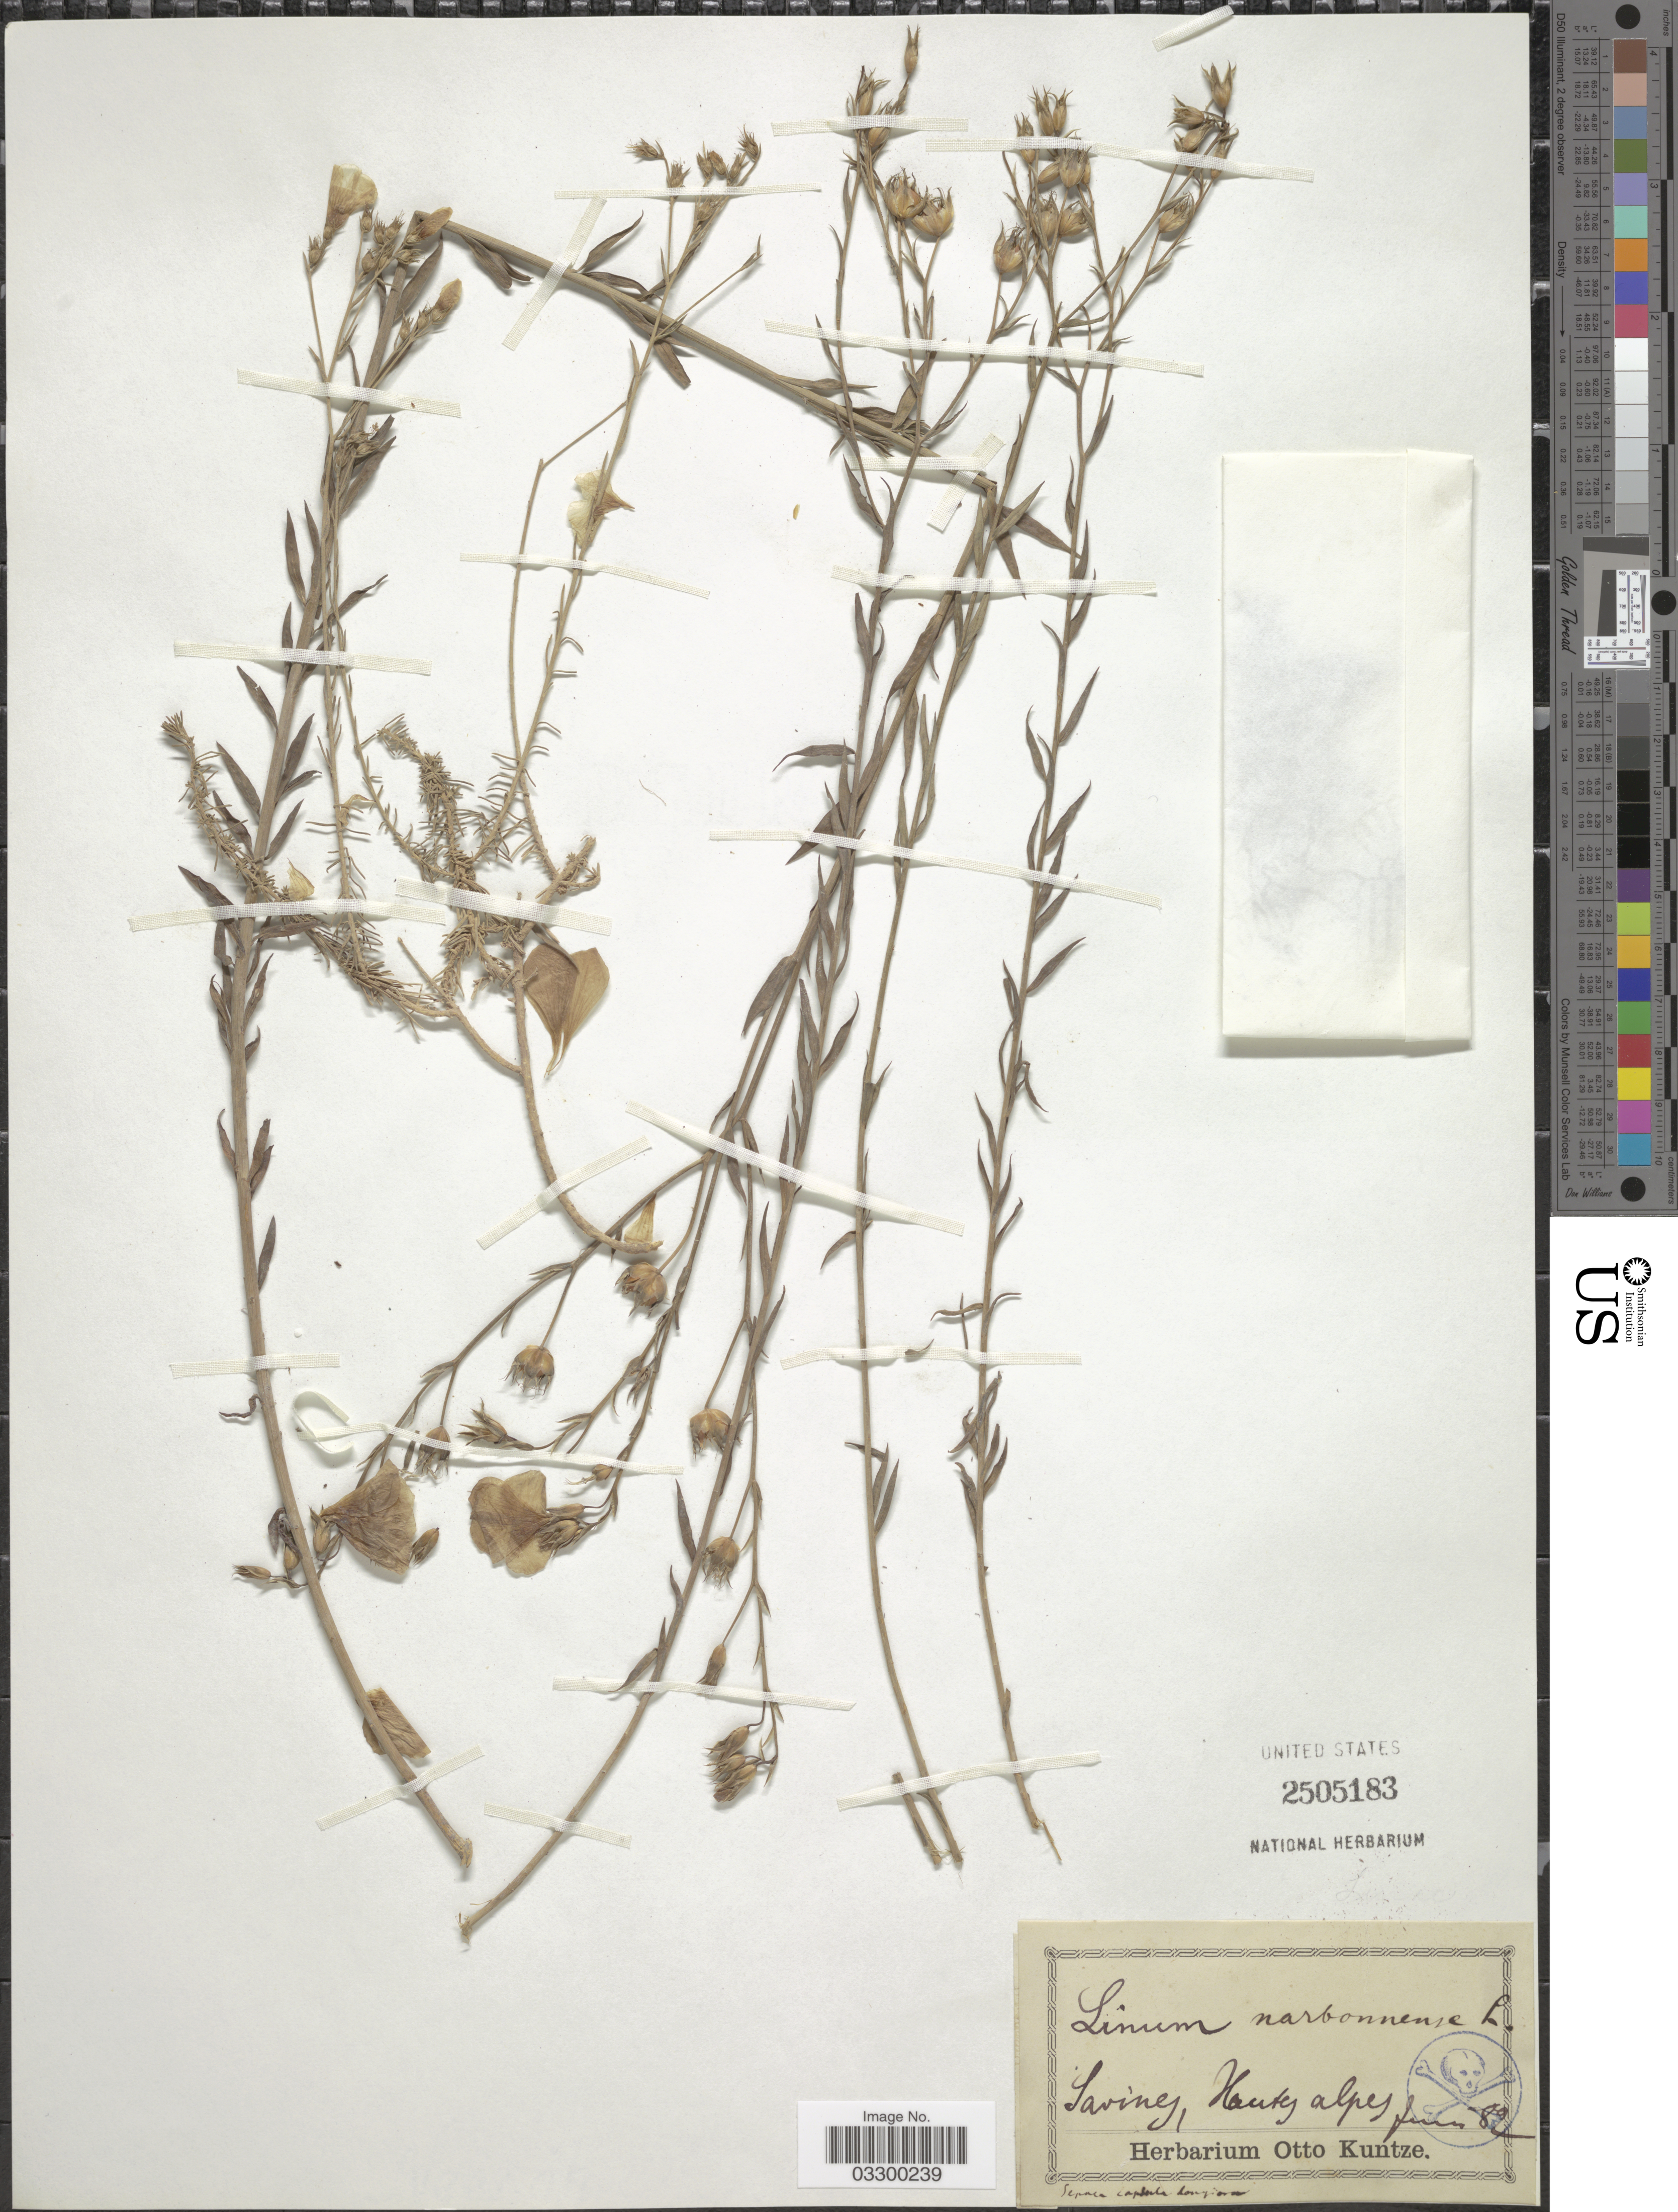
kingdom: Plantae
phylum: Tracheophyta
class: Magnoliopsida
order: Malpighiales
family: Linaceae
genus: Linum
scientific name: Linum narbonense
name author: L.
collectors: ex herb. Otto Kuntze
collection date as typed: Transcribed d/m/y: /6/82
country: France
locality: Savine, Hautes alpes.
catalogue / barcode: US 2505183